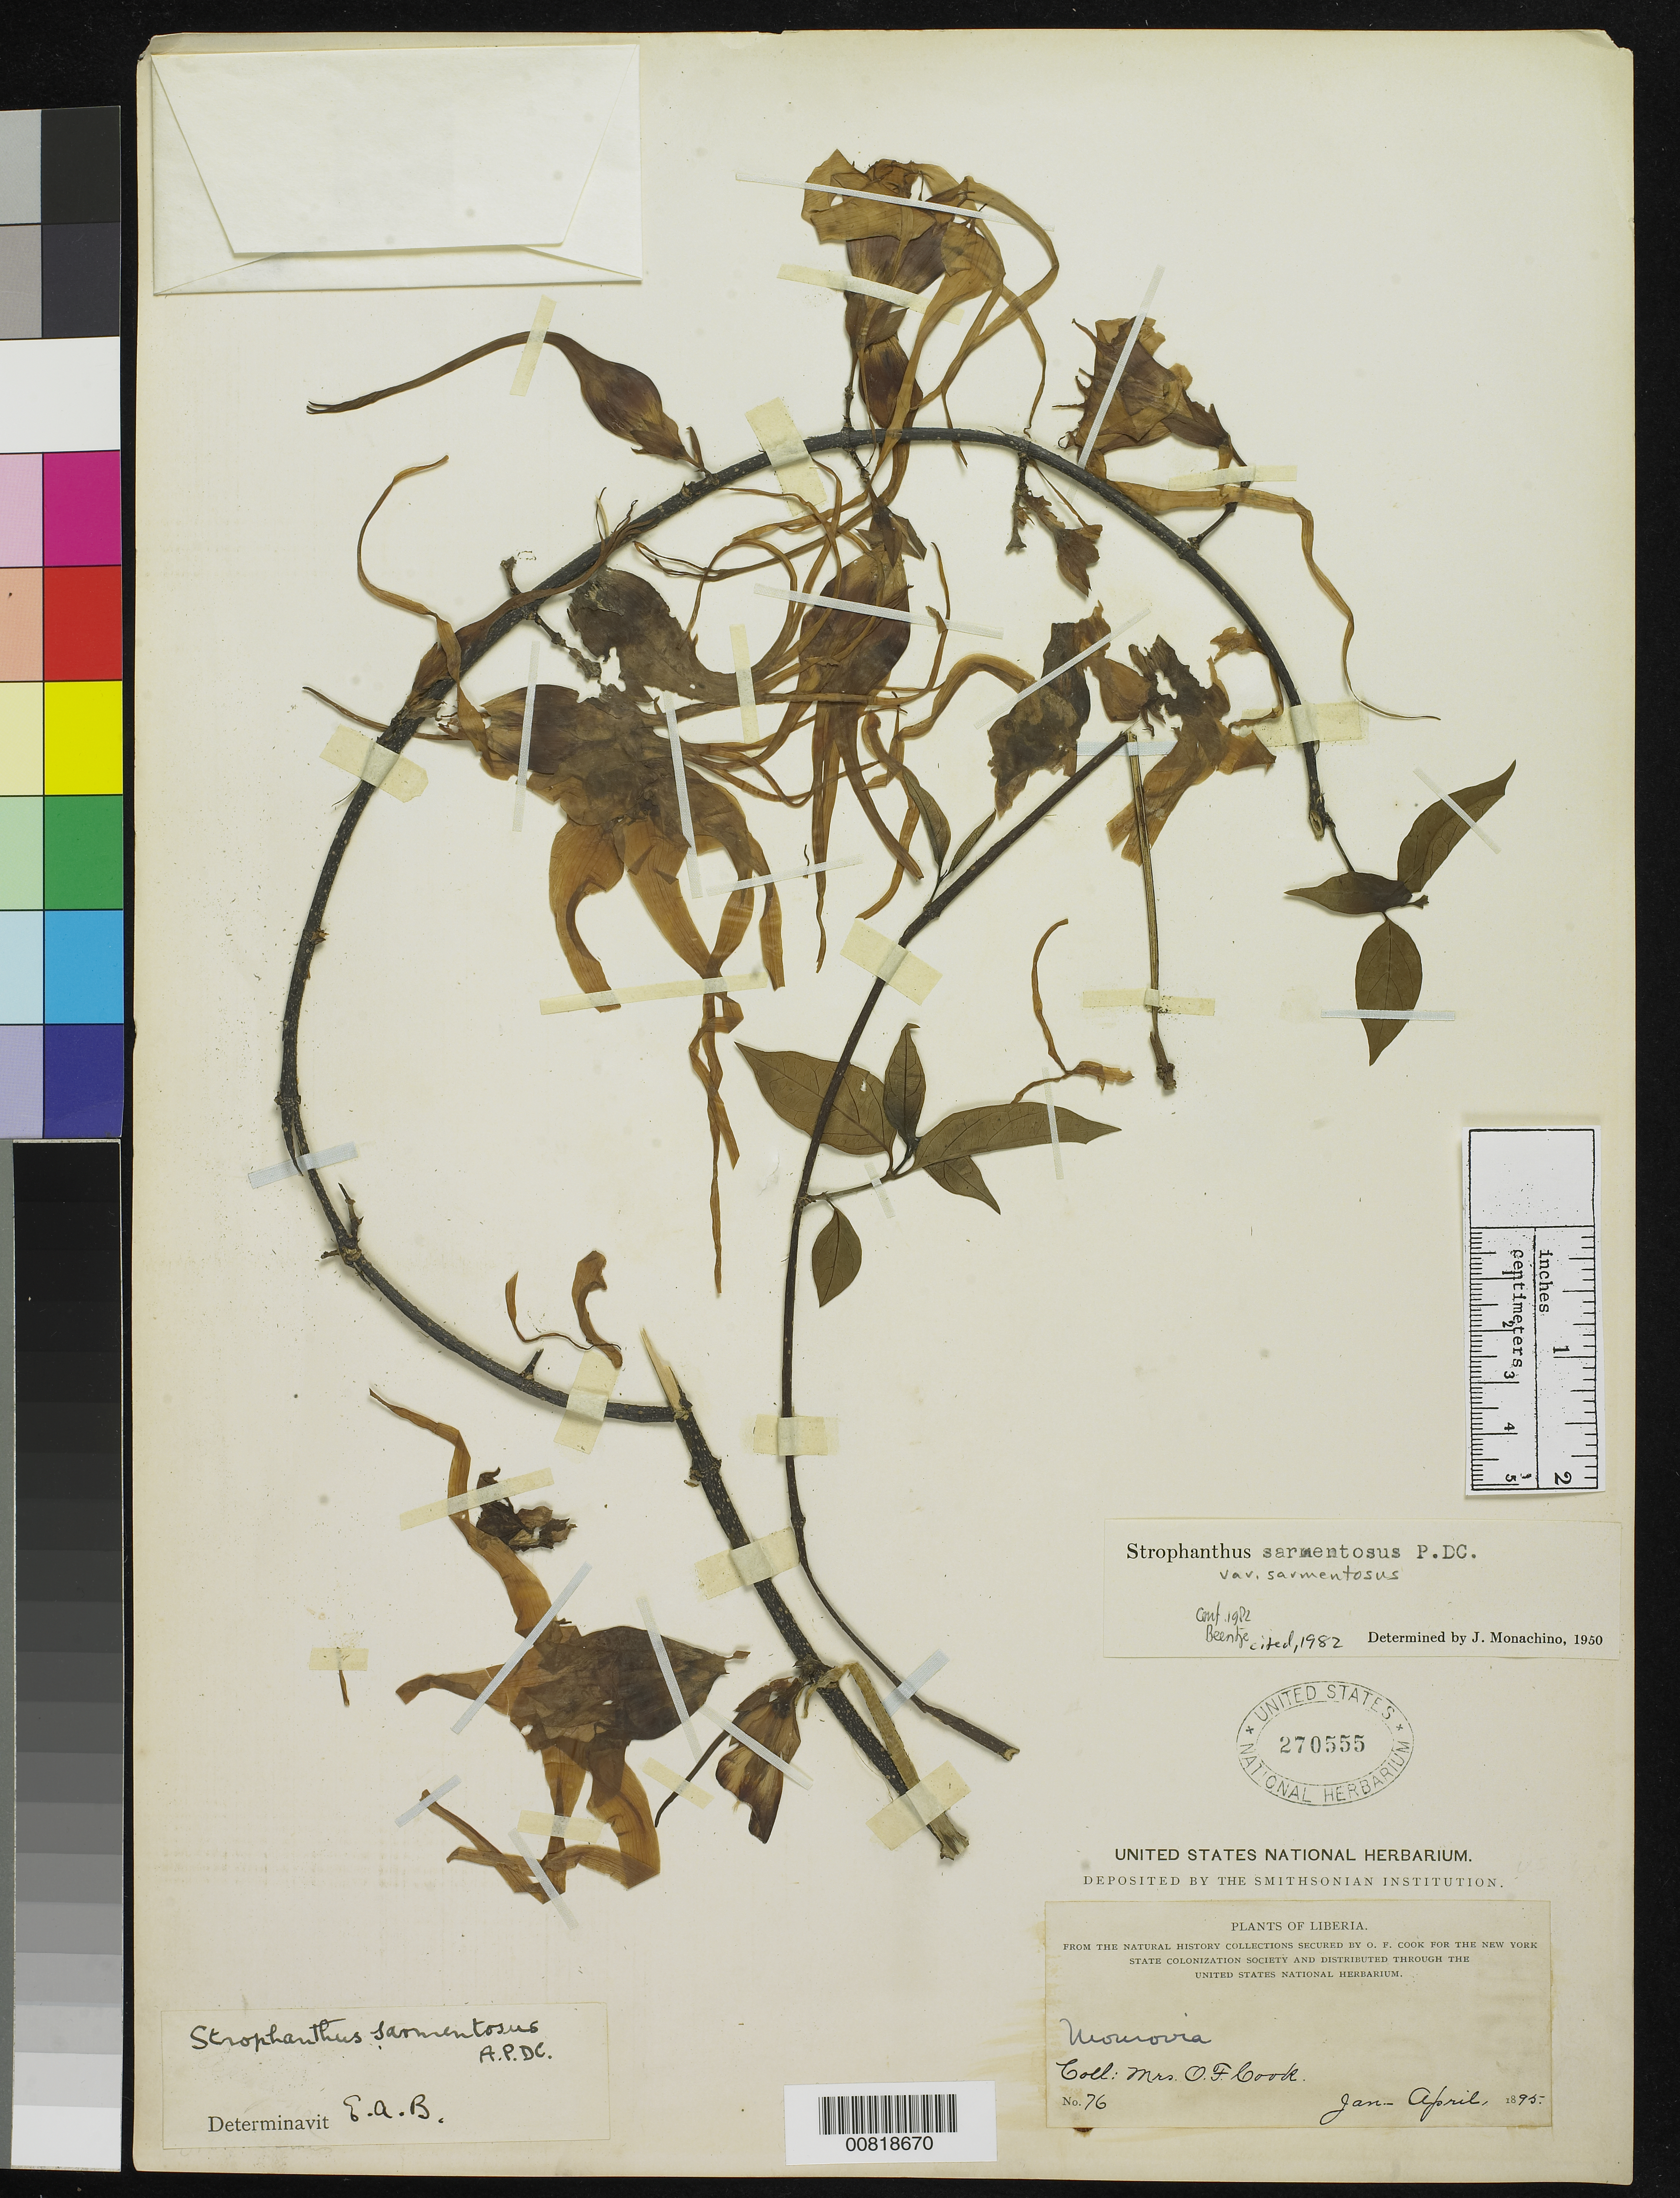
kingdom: Plantae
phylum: Tracheophyta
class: Magnoliopsida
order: Gentianales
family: Apocynaceae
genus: Strophanthus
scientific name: Strophanthus sarmentosus var. sarmentosus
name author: A. DC.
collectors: Alice C. Cook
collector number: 76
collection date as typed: Jan 1895 to -- Apr 1895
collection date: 1895-01/1895-04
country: Liberia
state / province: Montserrado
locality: Monrovia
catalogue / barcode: US 270555